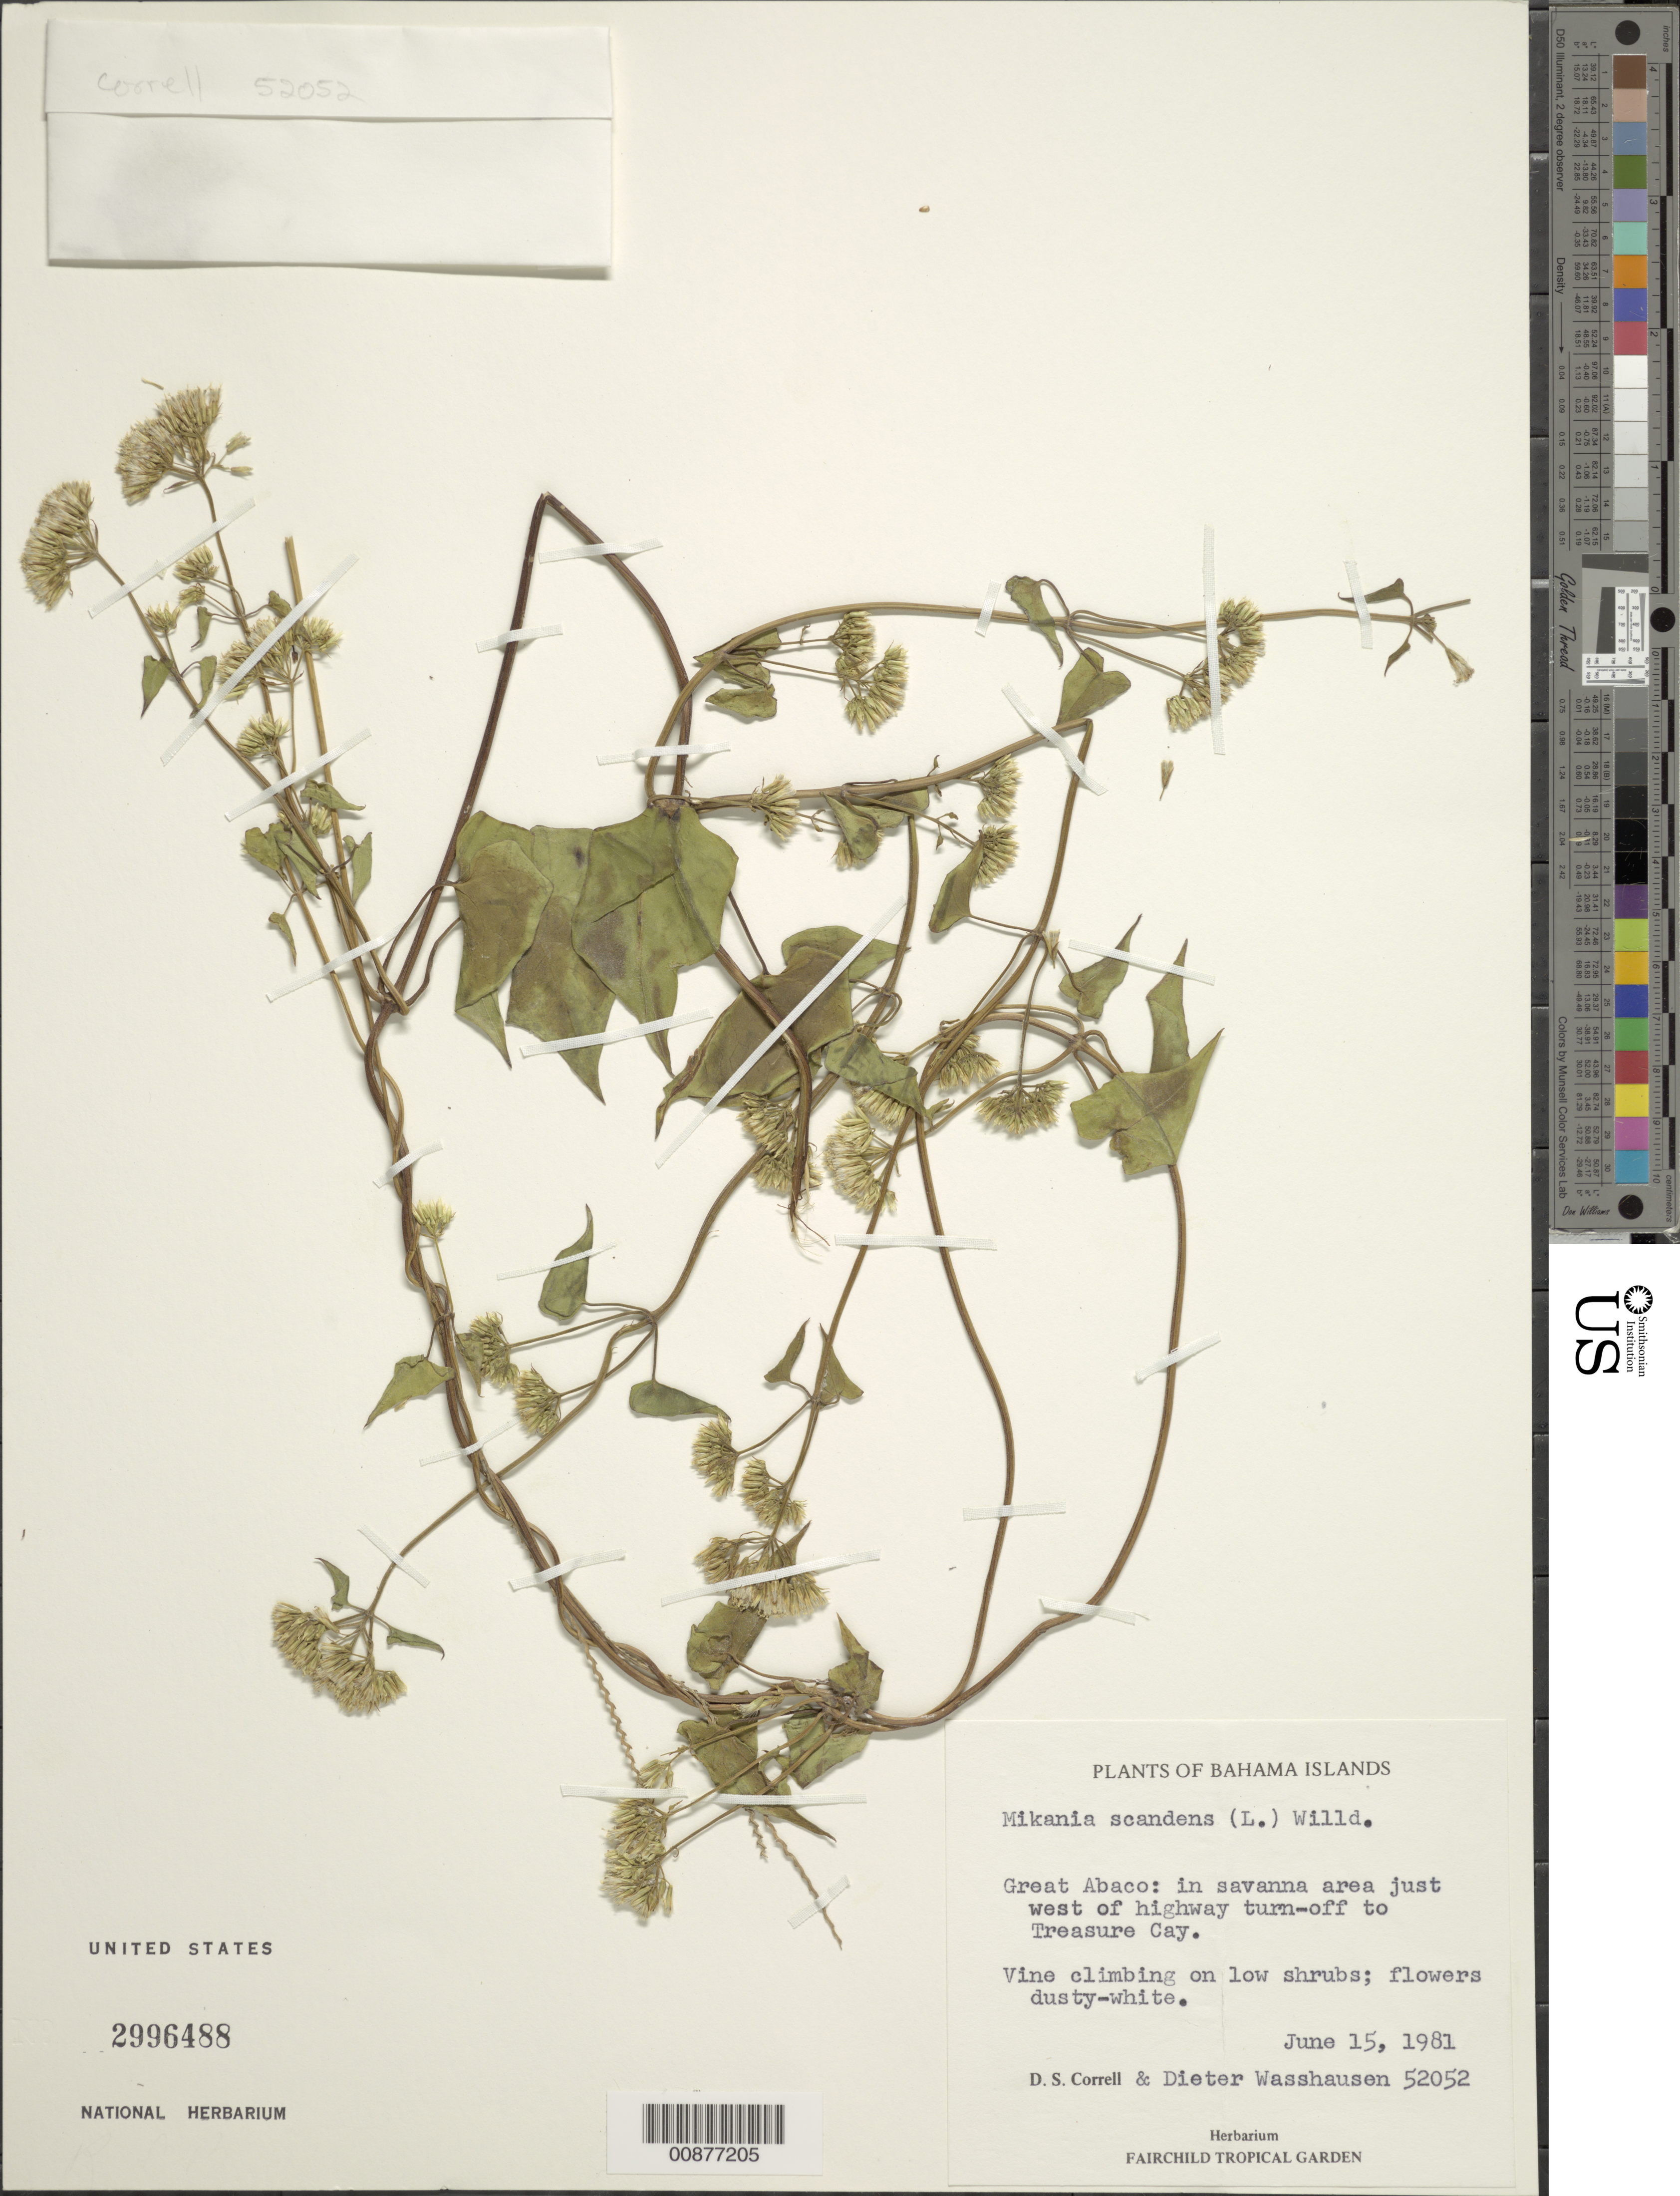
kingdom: Plantae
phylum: Tracheophyta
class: Magnoliopsida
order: Asterales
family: Asteraceae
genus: Mikania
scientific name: Mikania scandens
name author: (L.) Willd.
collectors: D. S. Correll & D. C. Wasshausen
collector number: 52052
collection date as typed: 15 Jun 1981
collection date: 1981-06-15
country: Bahamas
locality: Great Abaco: Savanna area just west of highway turn-off to Treasure Cay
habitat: Savanna area: climbing in low shrubs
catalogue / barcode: US 2996488